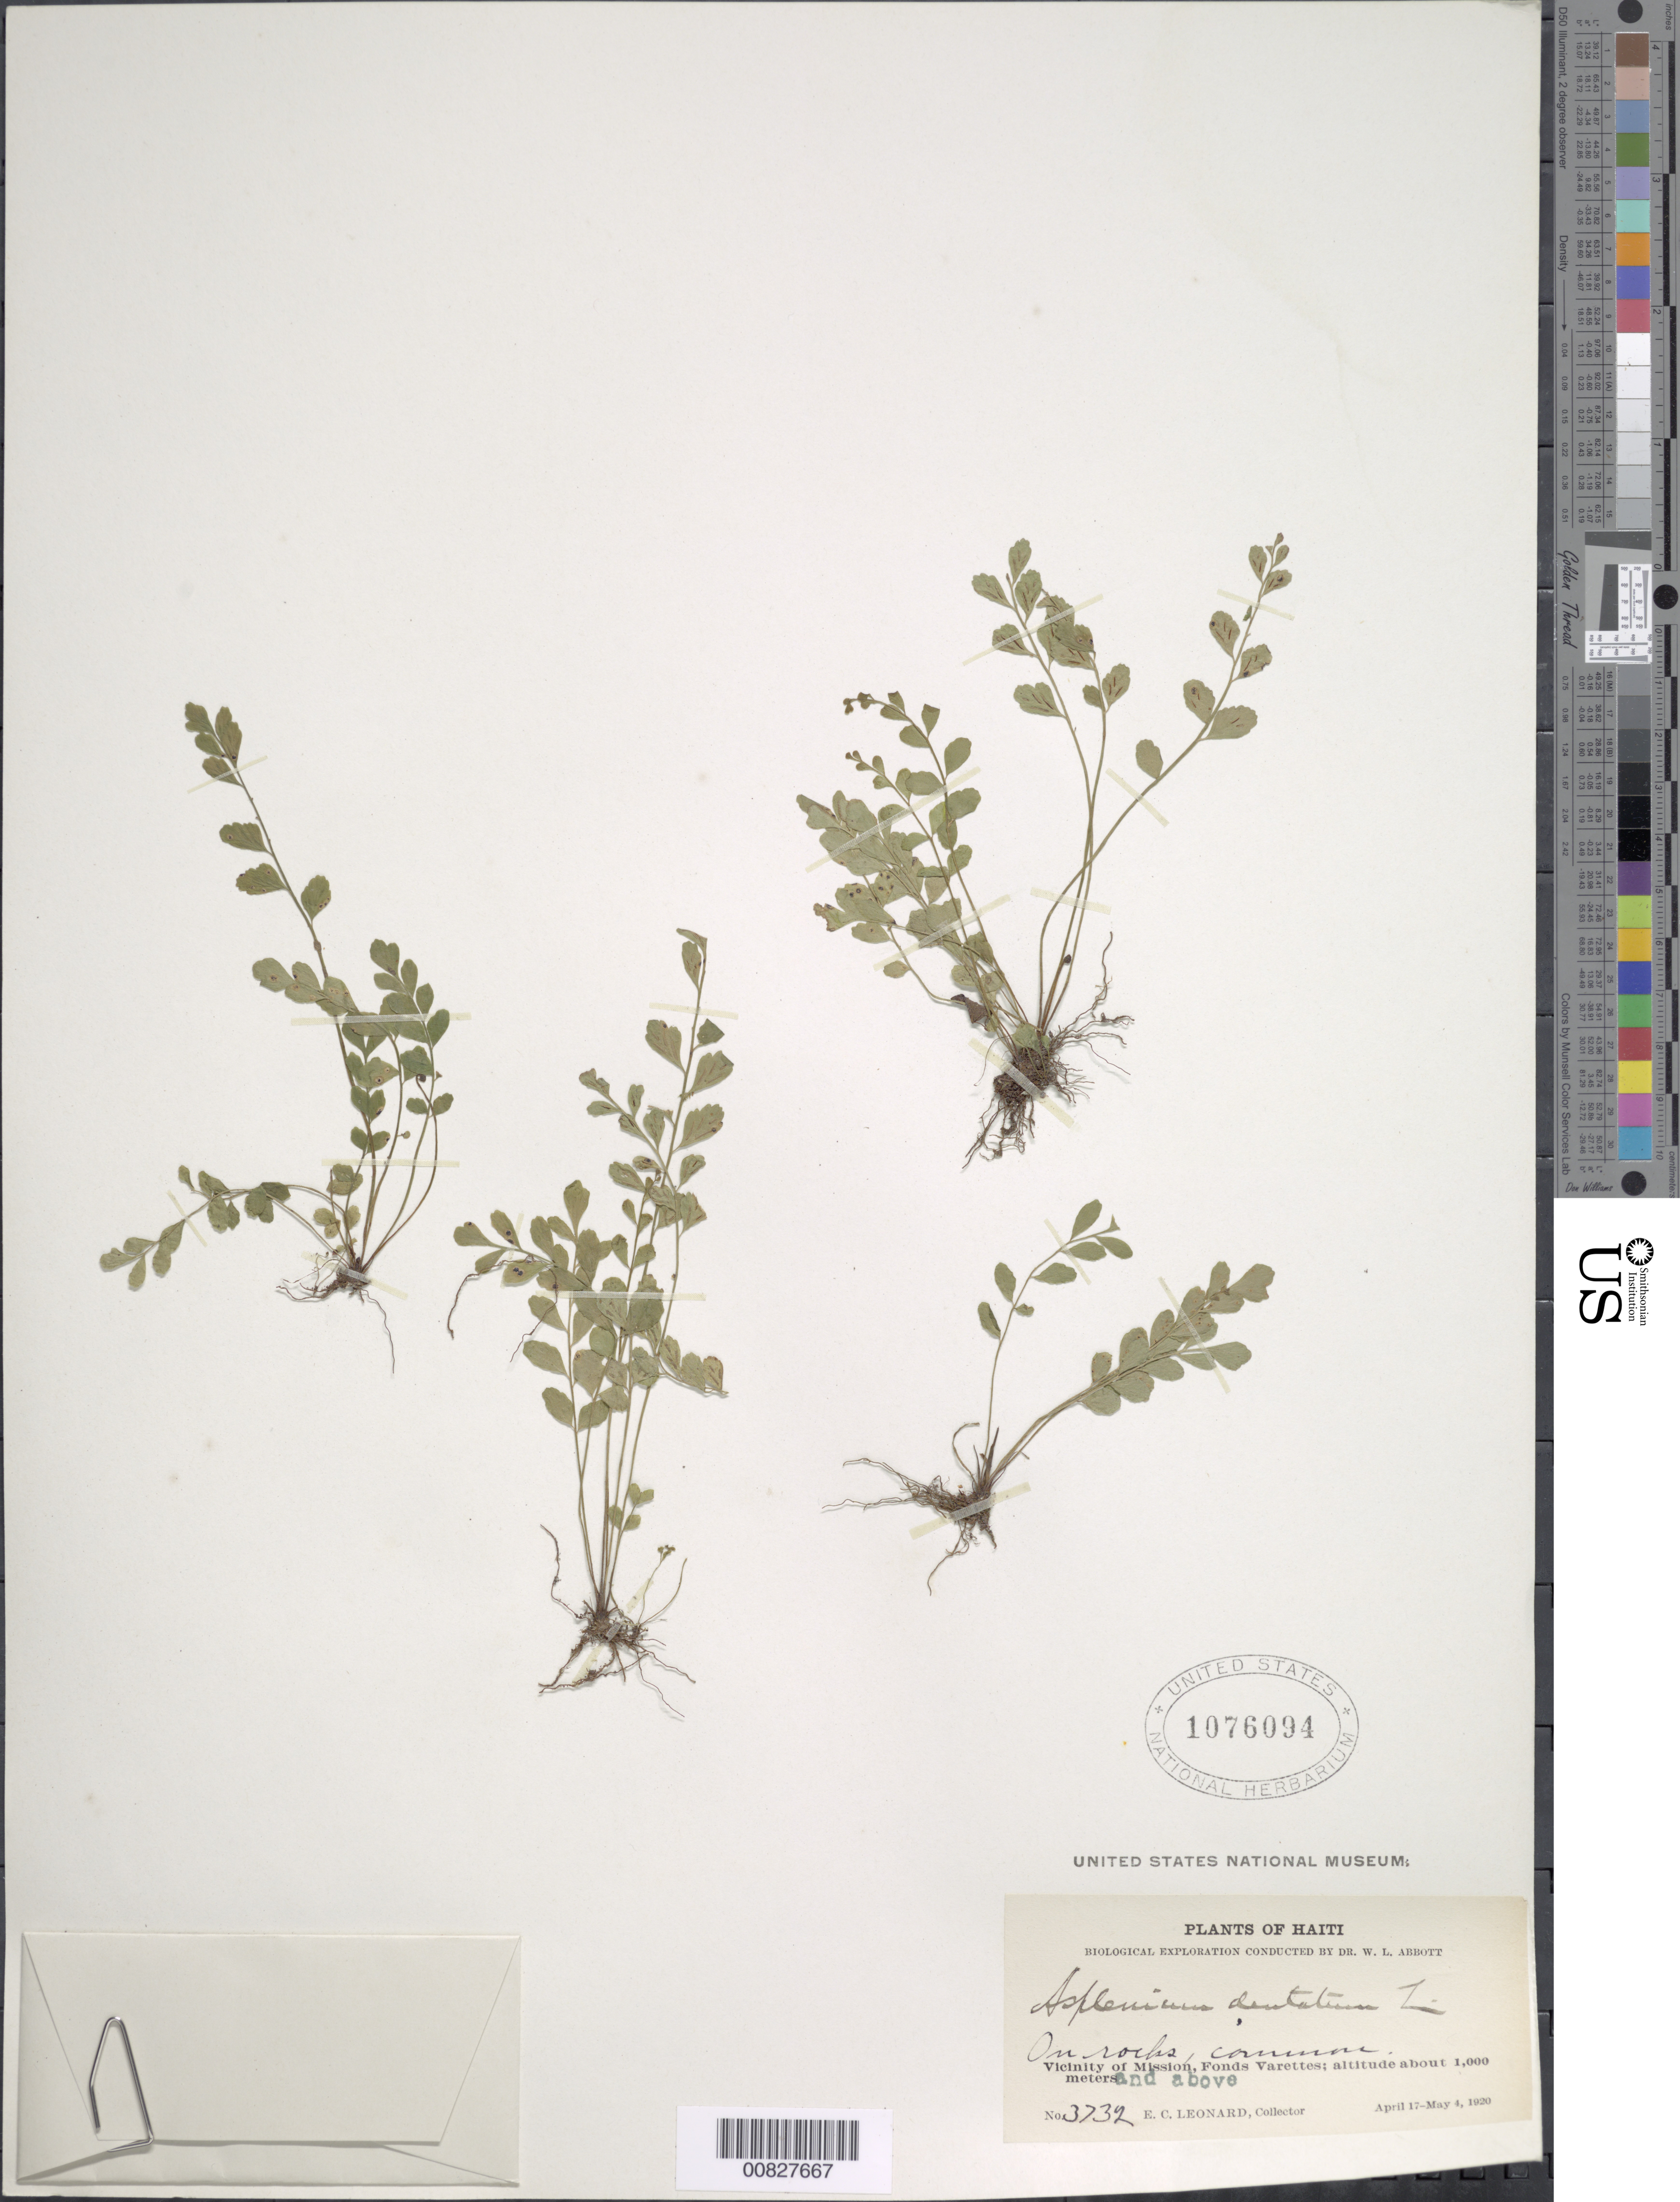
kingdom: Plantae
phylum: Tracheophyta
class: Polypodiopsida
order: Polypodiales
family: Aspleniaceae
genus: Asplenium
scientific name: Asplenium trichomanes-dentatum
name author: L.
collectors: E. C. Leonard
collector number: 3732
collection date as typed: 17 Apr 1920 to 04 May 1920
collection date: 1920-04-17/1920-05-04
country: Haiti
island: Hispaniola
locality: Fonds Varettes, vicinity Mission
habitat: On rocks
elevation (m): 1000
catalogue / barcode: US 1076094